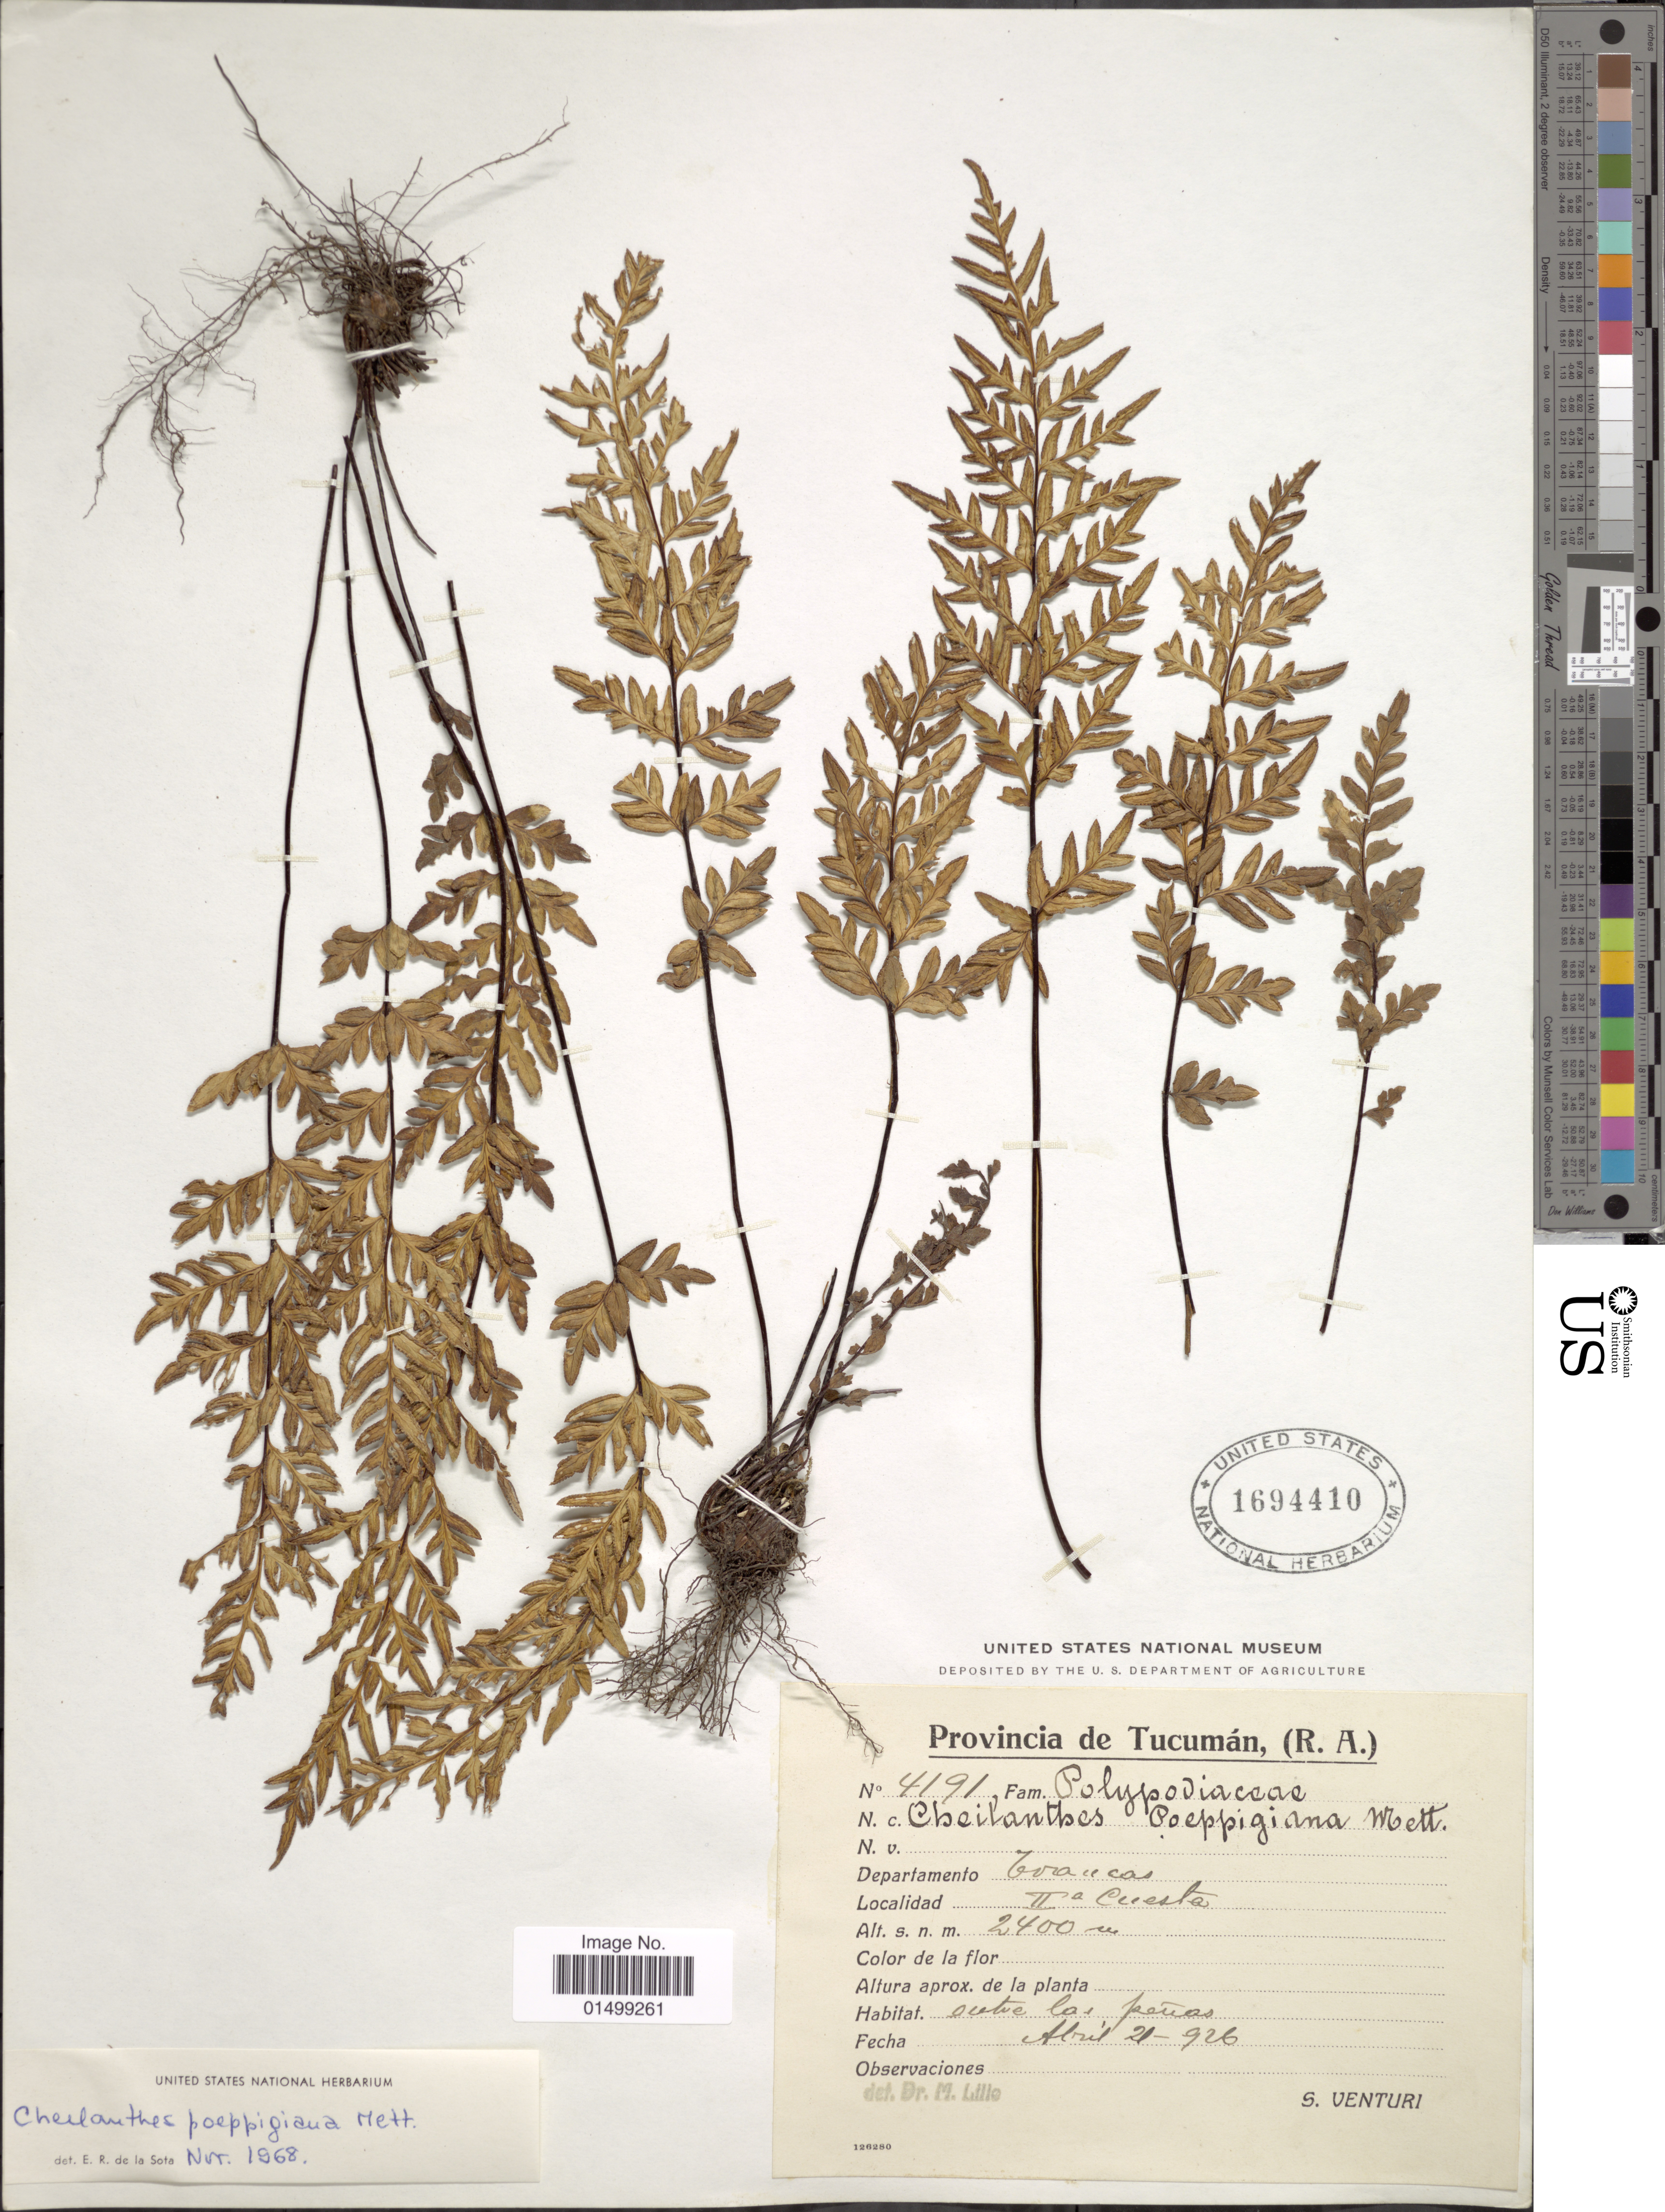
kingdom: Plantae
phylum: Tracheophyta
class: Polypodiopsida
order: Polypodiales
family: Pteridaceae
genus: Cheilanthes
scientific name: Cheilanthes poeppigiana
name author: Mett. ex Kuhn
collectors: S. Venturi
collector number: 4191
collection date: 1926-04-21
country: Argentina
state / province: Tucuman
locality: (R. A.) Dep. Cuancas, II a Cuesta.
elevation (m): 2400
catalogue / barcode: US 1694410